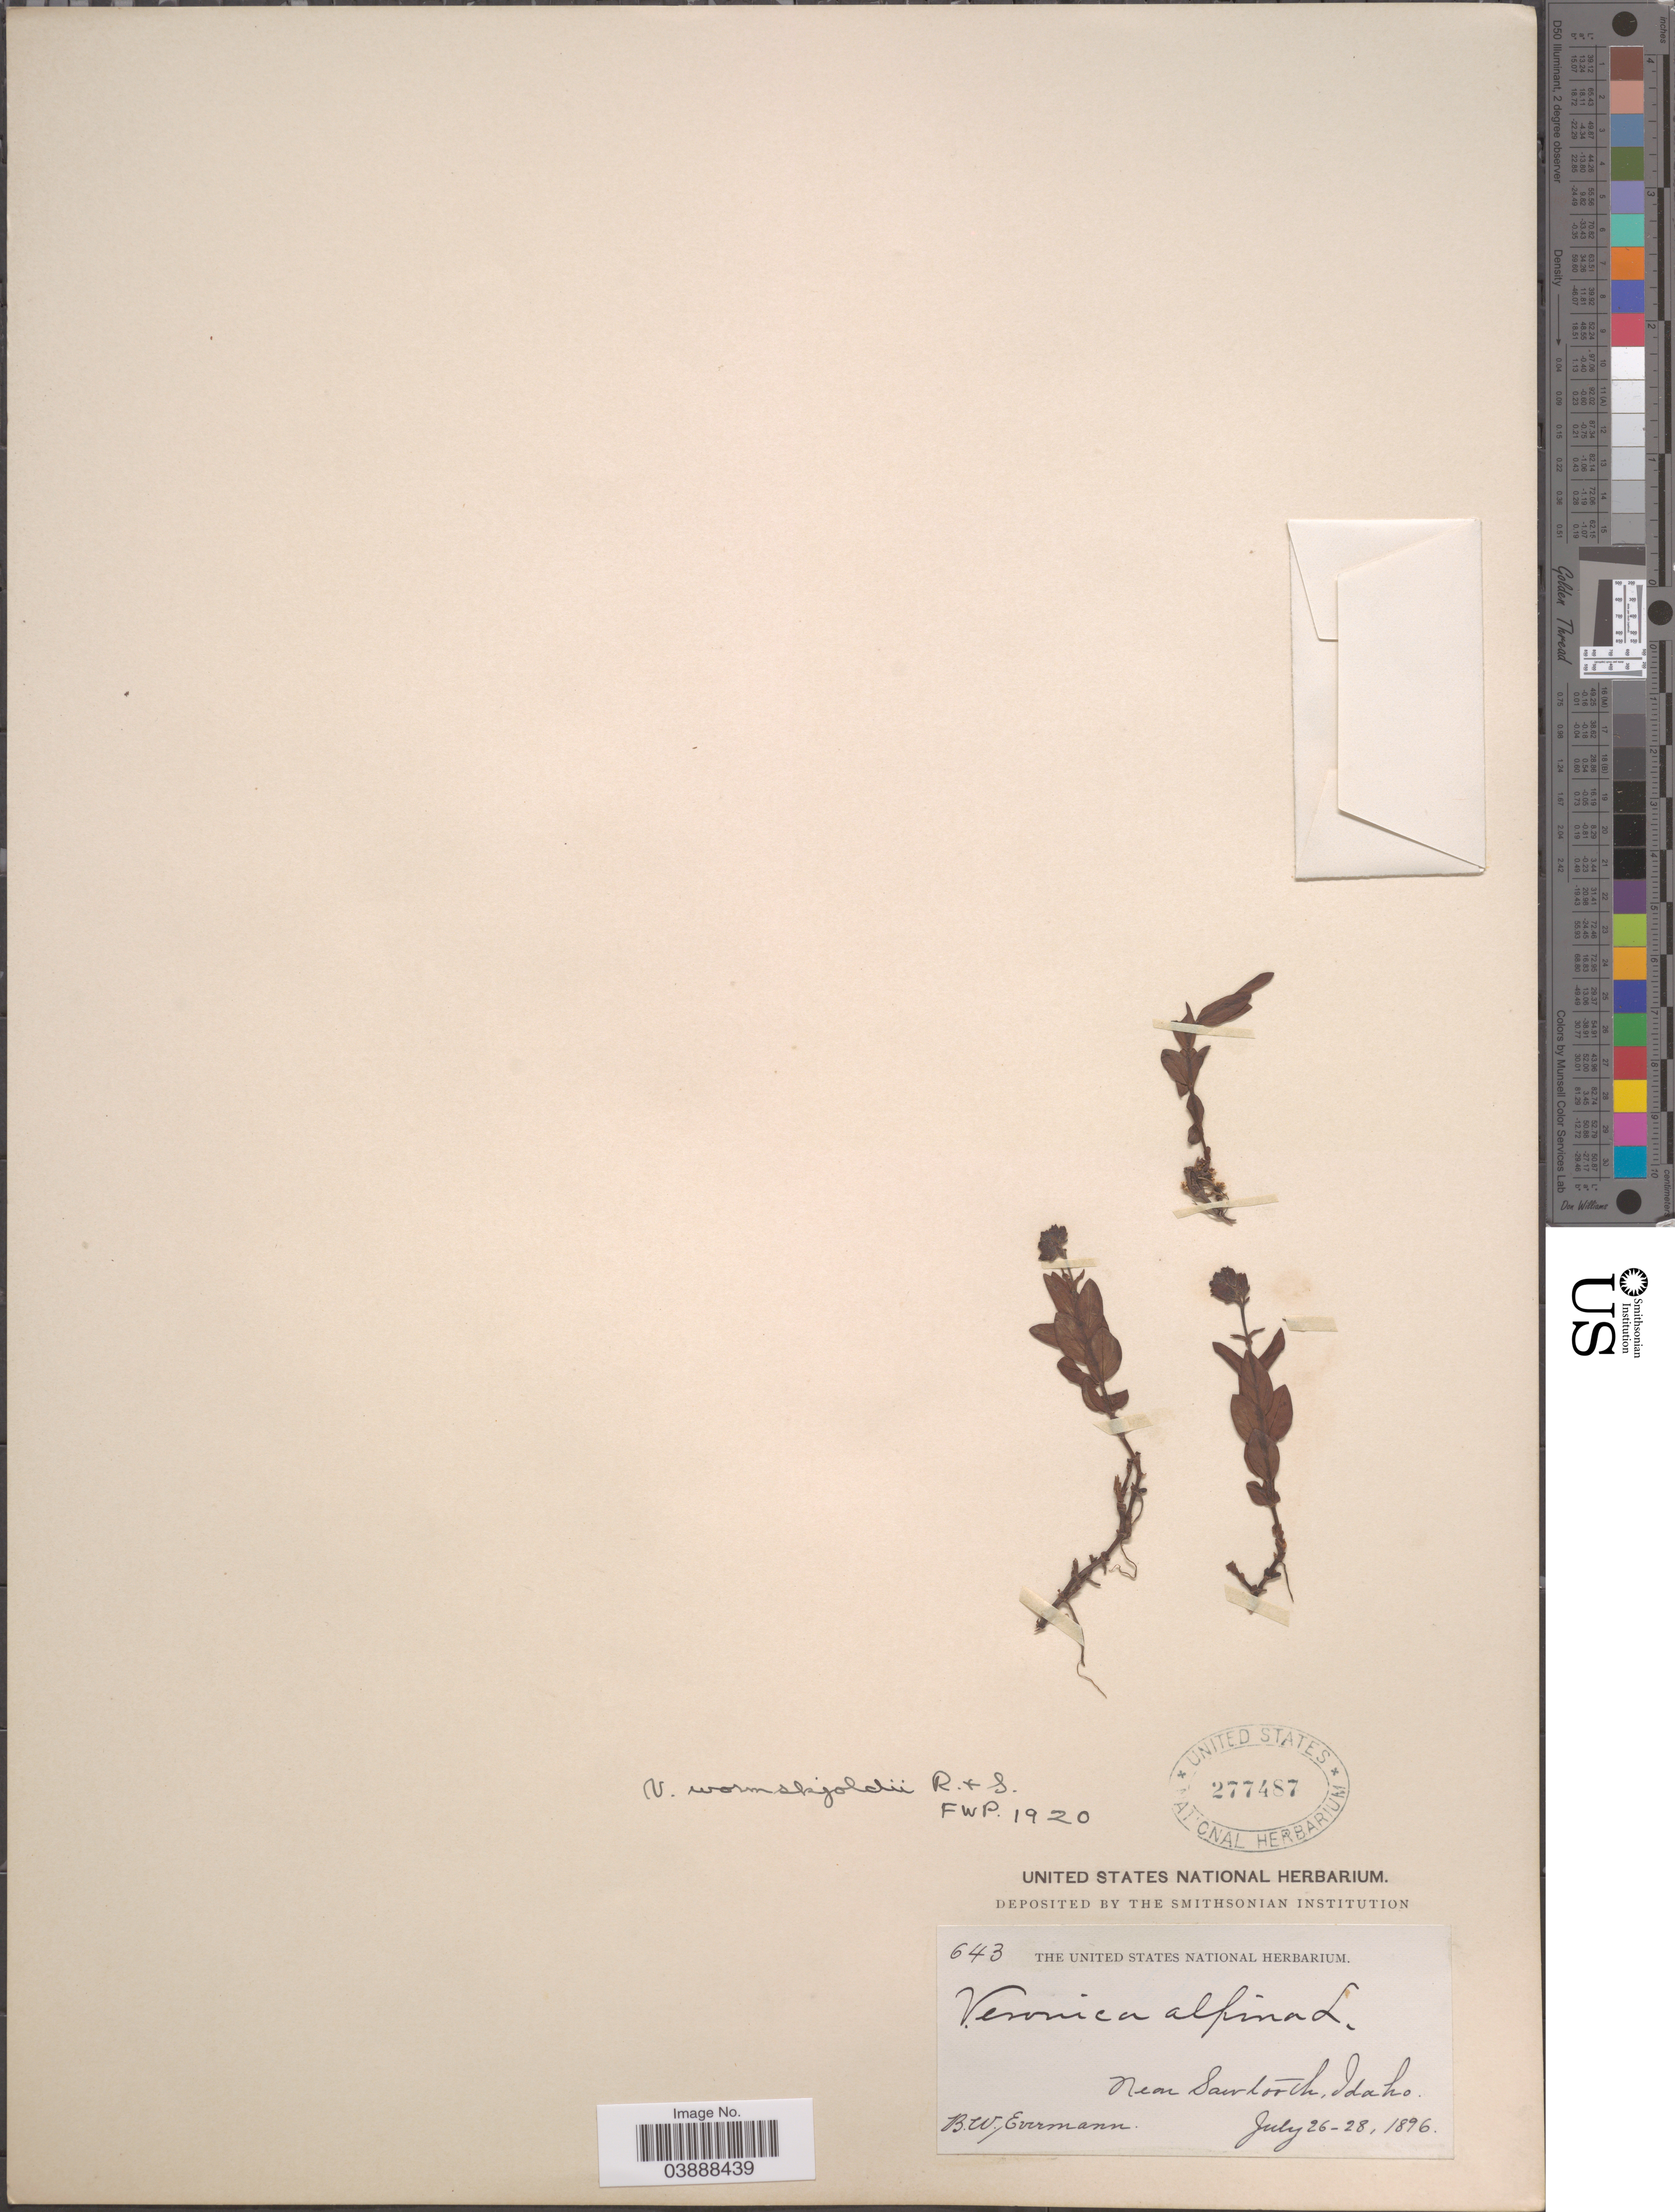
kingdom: Plantae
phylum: Tracheophyta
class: Magnoliopsida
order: Lamiales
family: Plantaginaceae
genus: Veronica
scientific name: Veronica wormskjoldii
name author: Roem. & Schult.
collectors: B. W. Evermann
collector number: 643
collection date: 1896-07-26/1896-07-28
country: United States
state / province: Idaho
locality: Near Sawtooth.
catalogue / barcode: US 277487